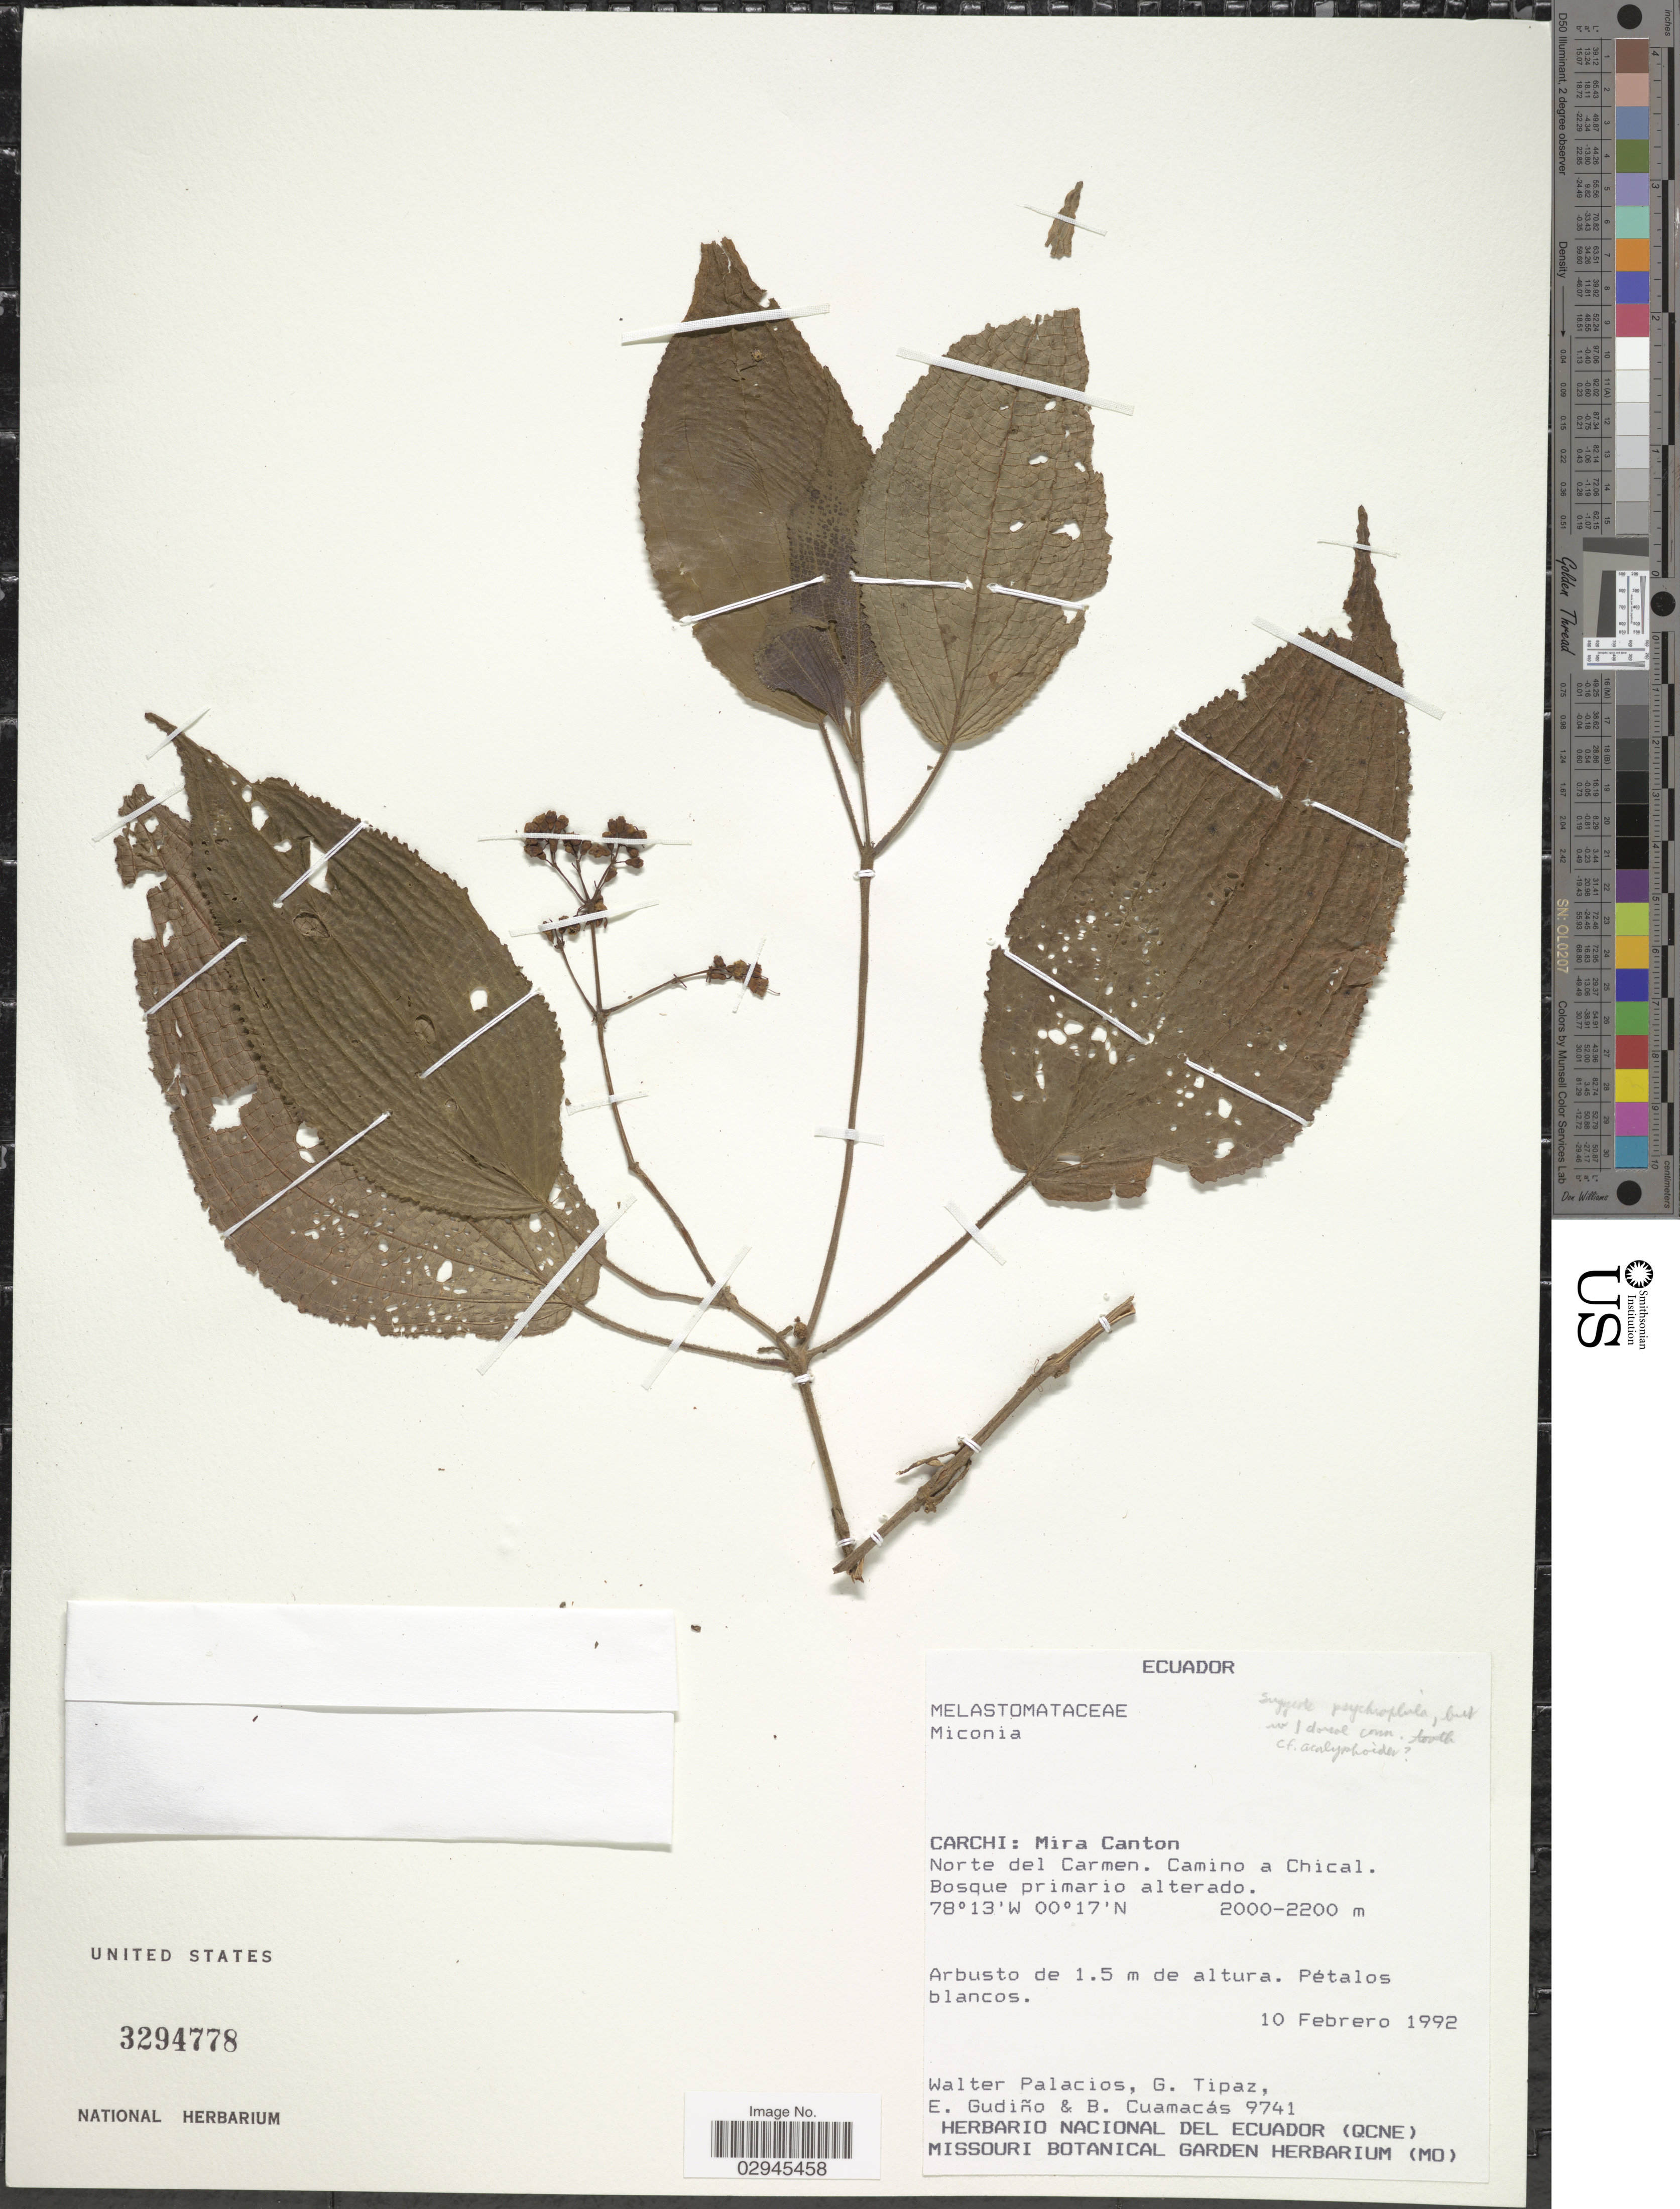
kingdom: Plantae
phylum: Tracheophyta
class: Magnoliopsida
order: Myrtales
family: Melastomataceae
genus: Miconia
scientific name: Miconia sp.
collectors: W. Palacios, G. Tipaz, E. Gudiño & B. Cuamacas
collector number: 9741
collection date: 1992-02-10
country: Ecuador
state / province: Carchi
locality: Mira Canton. Norte del Carmen. Camino a Chical.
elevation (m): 2000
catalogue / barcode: US 3294778